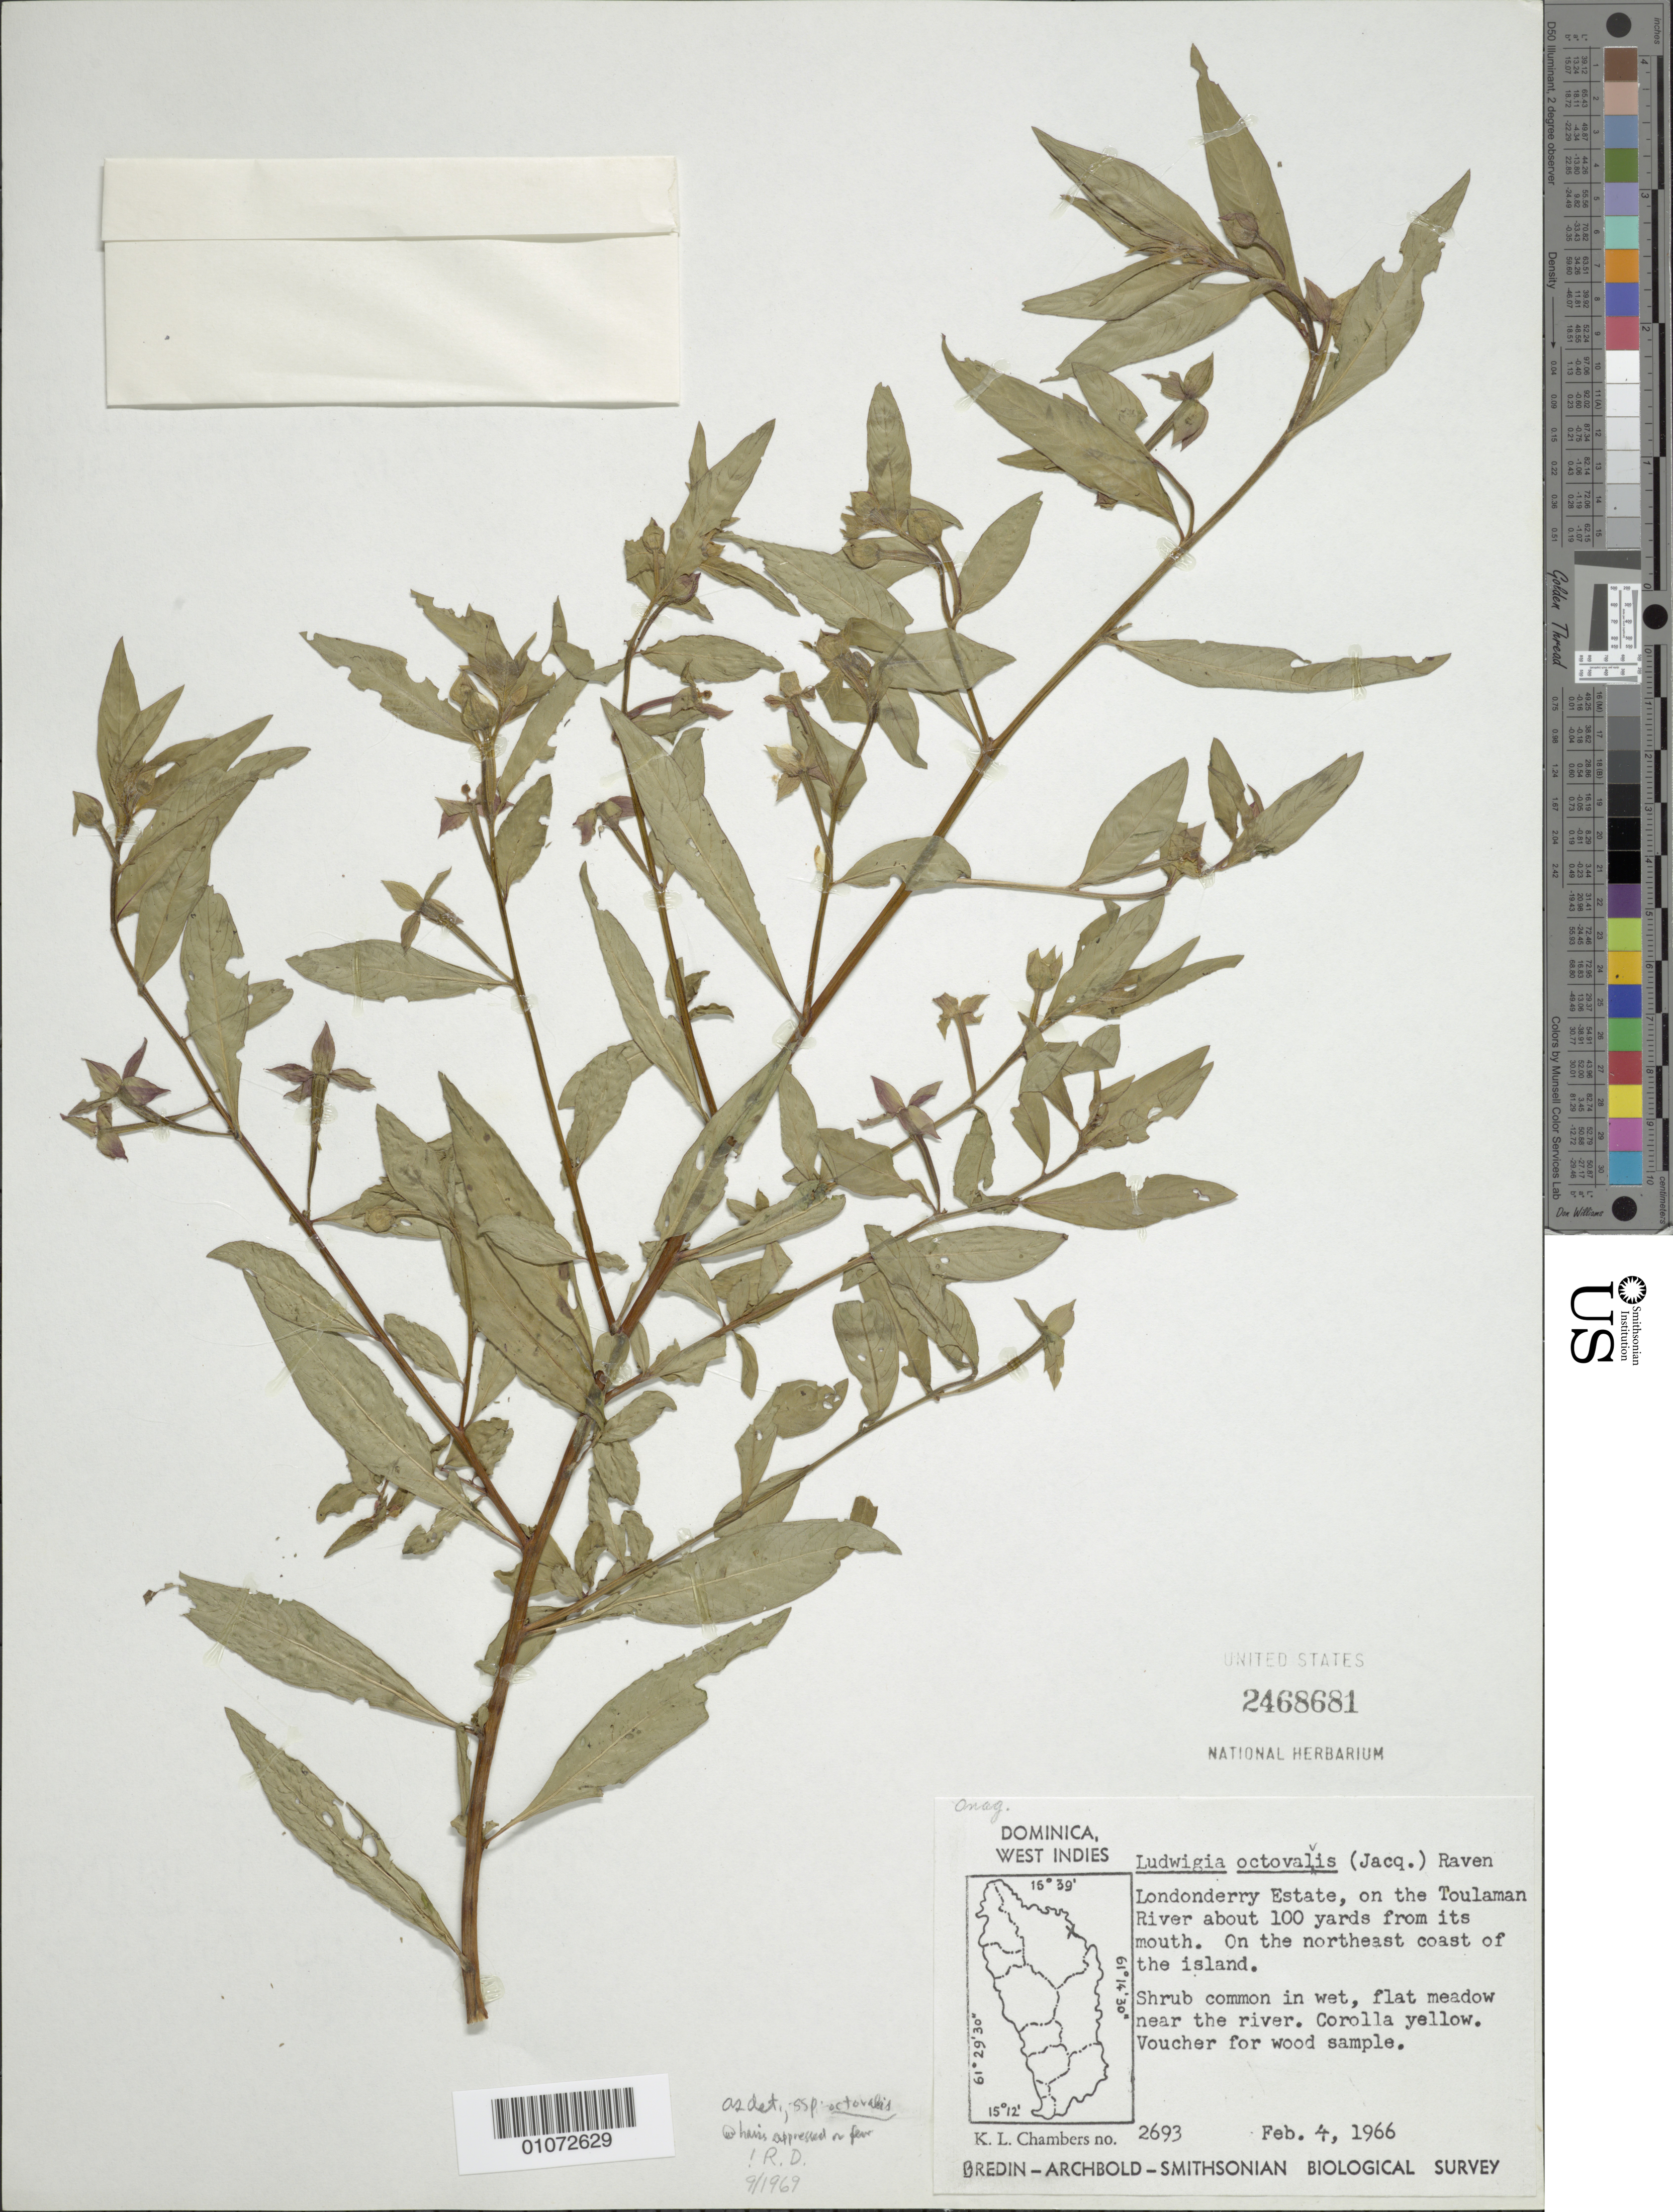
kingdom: Plantae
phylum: Tracheophyta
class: Magnoliopsida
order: Myrtales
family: Onagraceae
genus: Ludwigia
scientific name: Ludwigia octovalvis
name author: (Jacq.) P.H. Raven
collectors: K. L. Chambers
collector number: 2693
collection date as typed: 04 Feb 1966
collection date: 1966-02-04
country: Dominica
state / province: St. Andrew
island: Dominica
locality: Londonderry Estate, on the Toulaman River about 100 yards from its mouth. On the northeast coast of the island. Common in wt, flat meadow near the river.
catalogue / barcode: US 2468681